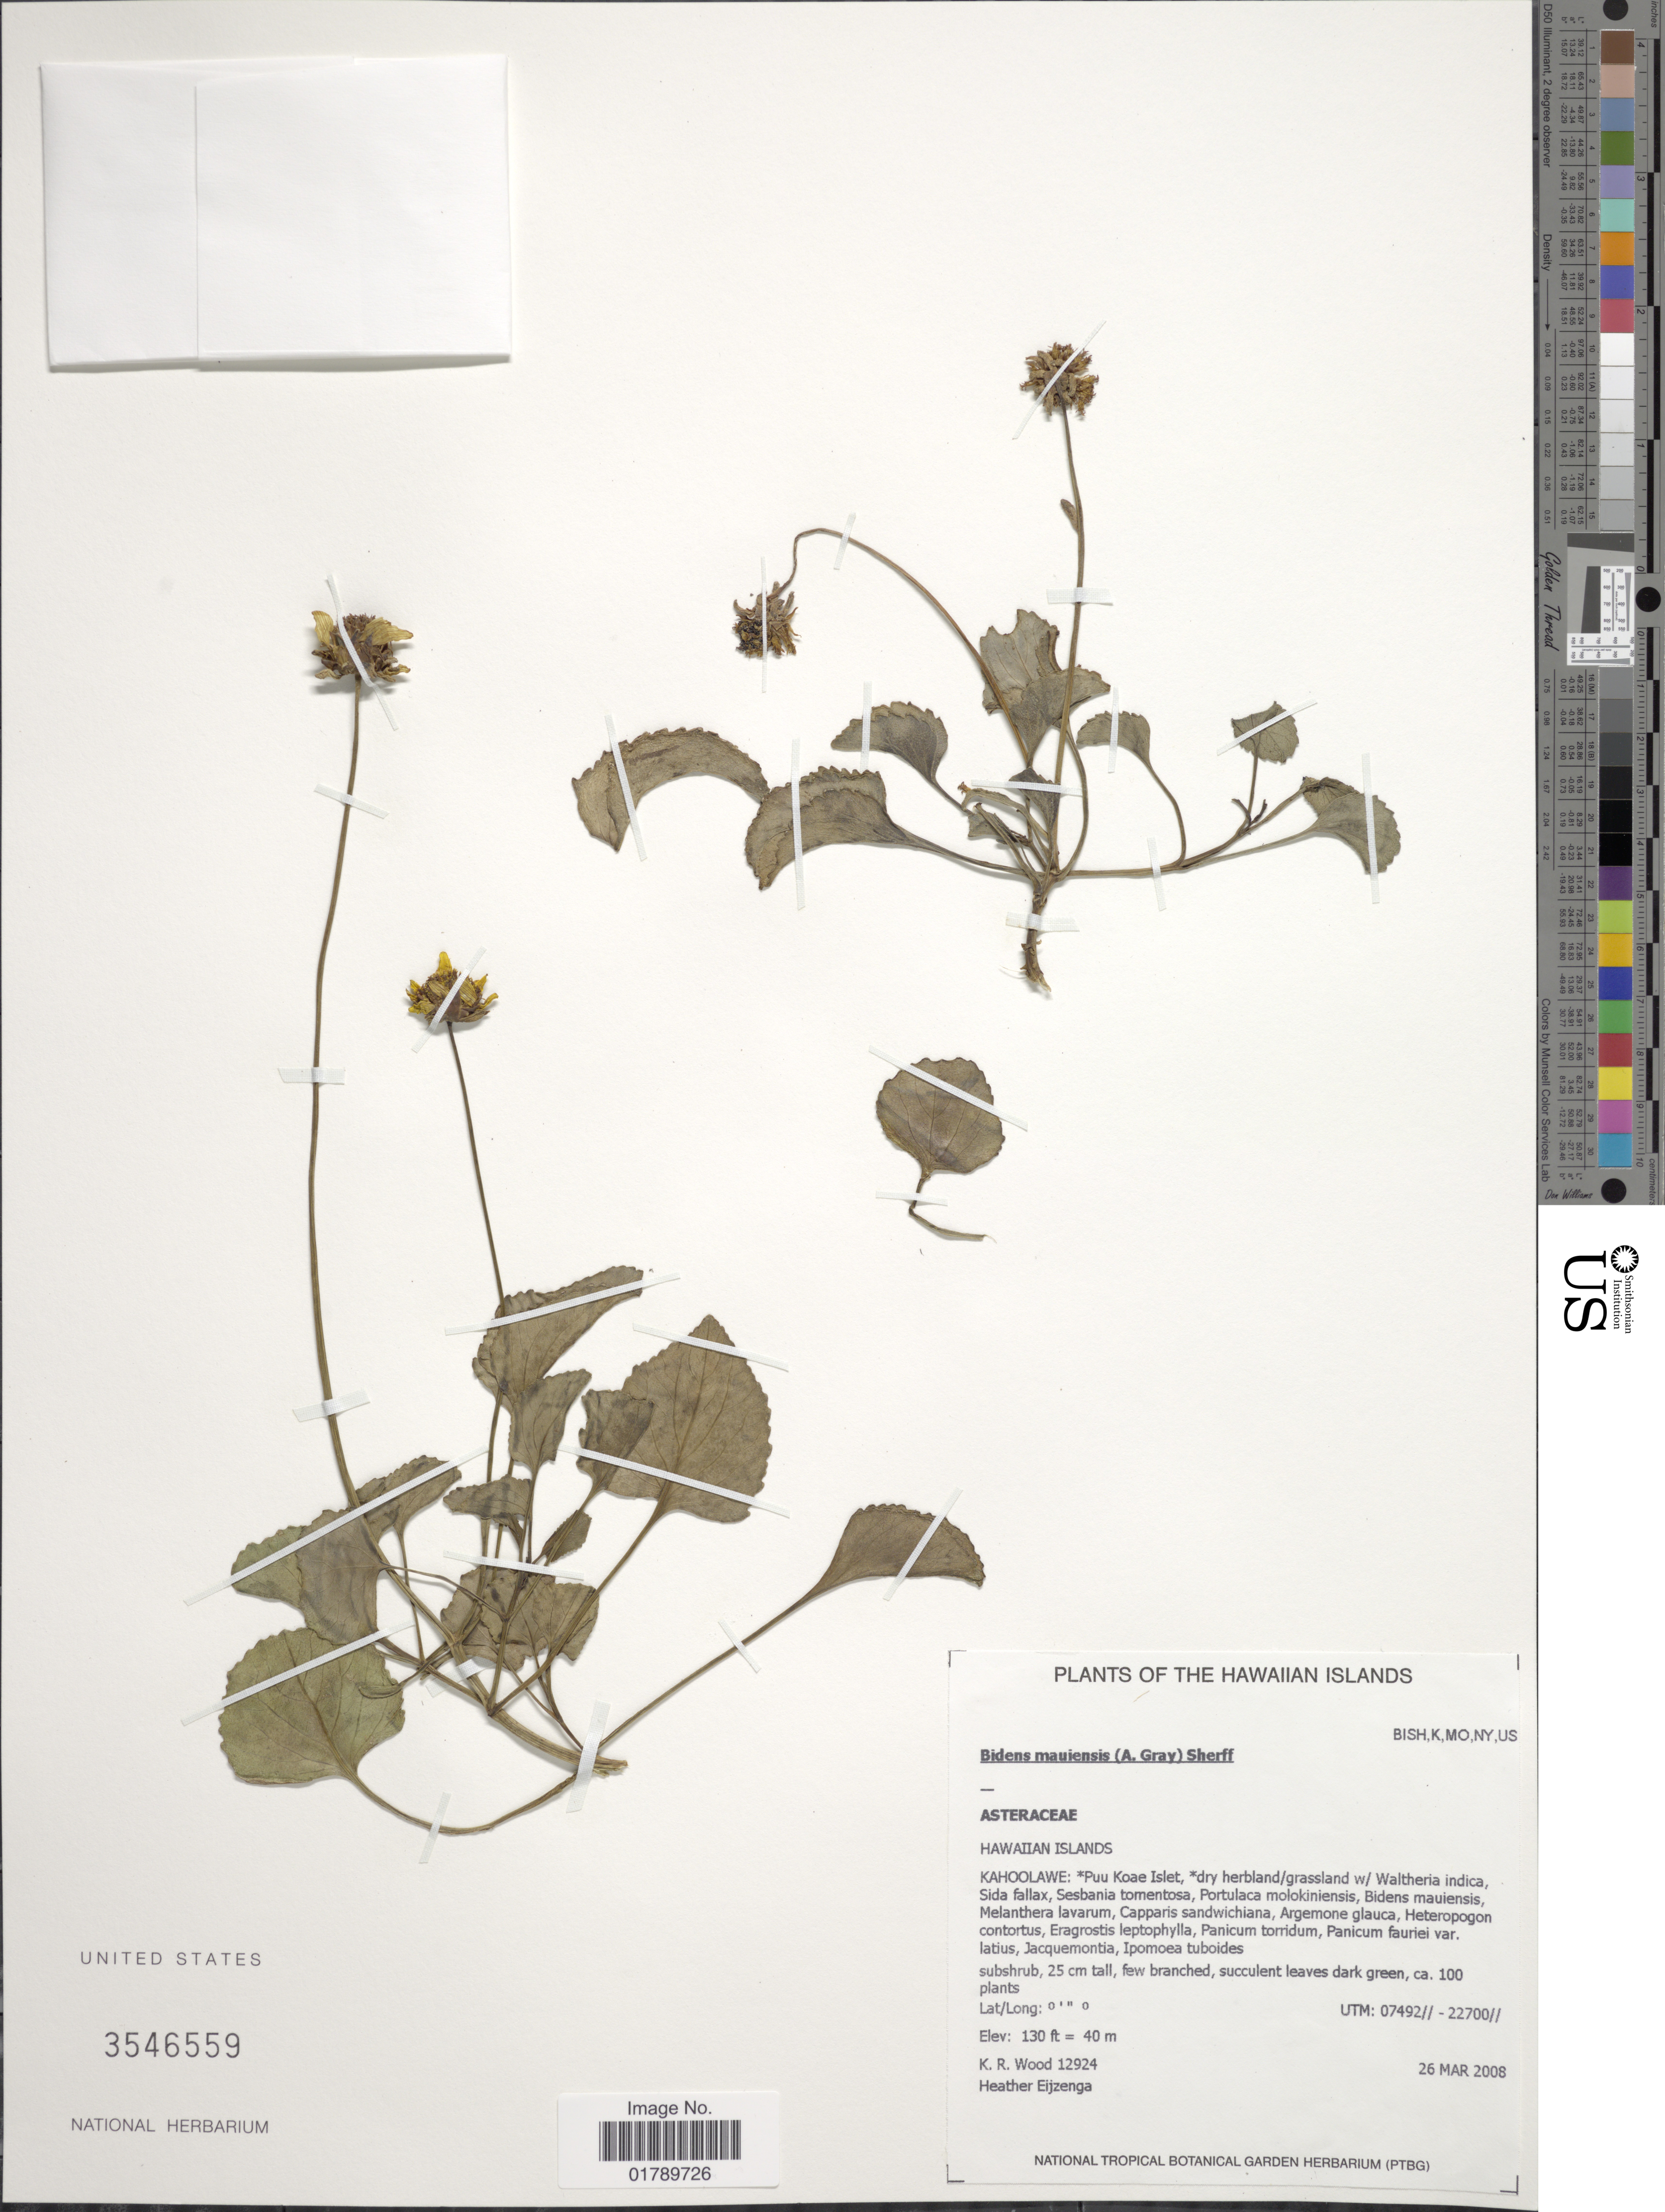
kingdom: Plantae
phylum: Tracheophyta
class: Magnoliopsida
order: Asterales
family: Asteraceae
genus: Bidens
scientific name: Bidens mauiensis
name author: Sherff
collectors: K. R. Wood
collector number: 12924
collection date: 2008-03-26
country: United States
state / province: Hawaii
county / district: Maui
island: Kaho'olawe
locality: Hawaiian Islands. Kahoolawe: Puu Koae Islet.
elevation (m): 40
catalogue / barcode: US 3546559